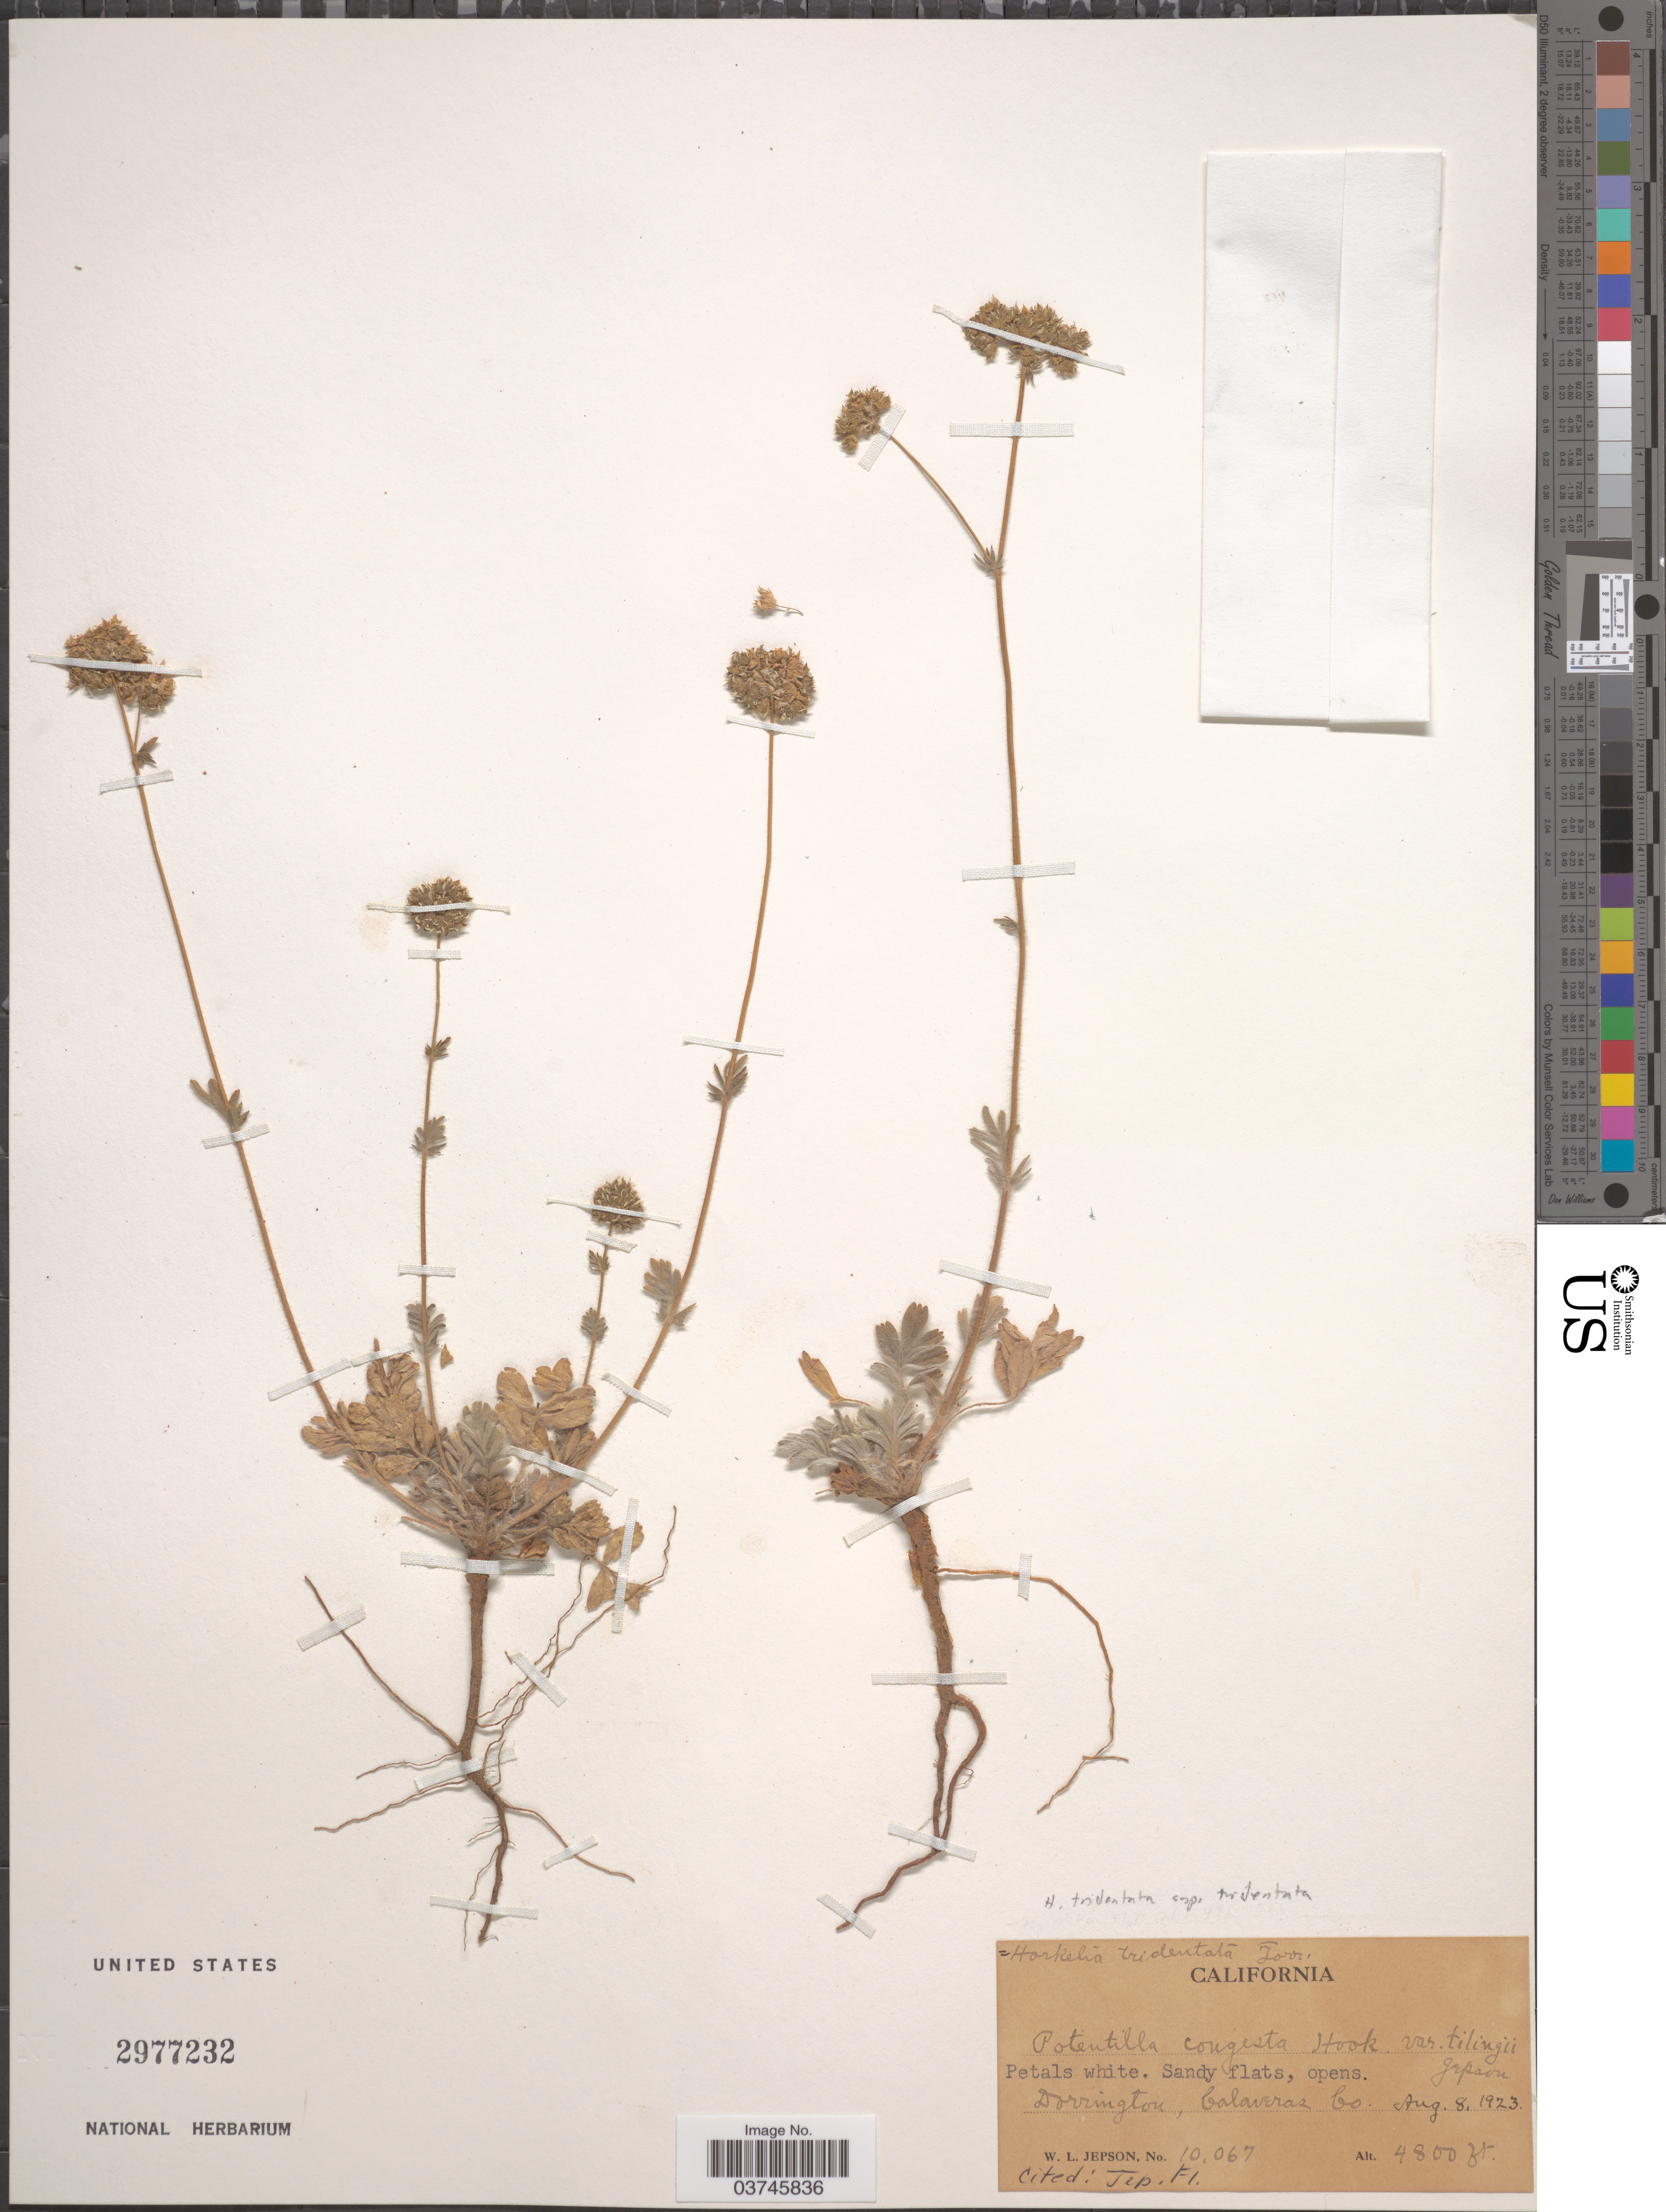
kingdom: Plantae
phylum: Tracheophyta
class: Magnoliopsida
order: Rosales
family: Rosaceae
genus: Potentilla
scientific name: Potentilla tilingii var. tilingii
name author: (Regel) Greene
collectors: W. L. Jepson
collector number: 10067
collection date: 1923-08-08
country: United States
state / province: California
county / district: Calaveras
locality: Dorrington, Calaveras Co.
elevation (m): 1463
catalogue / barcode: US 2977232